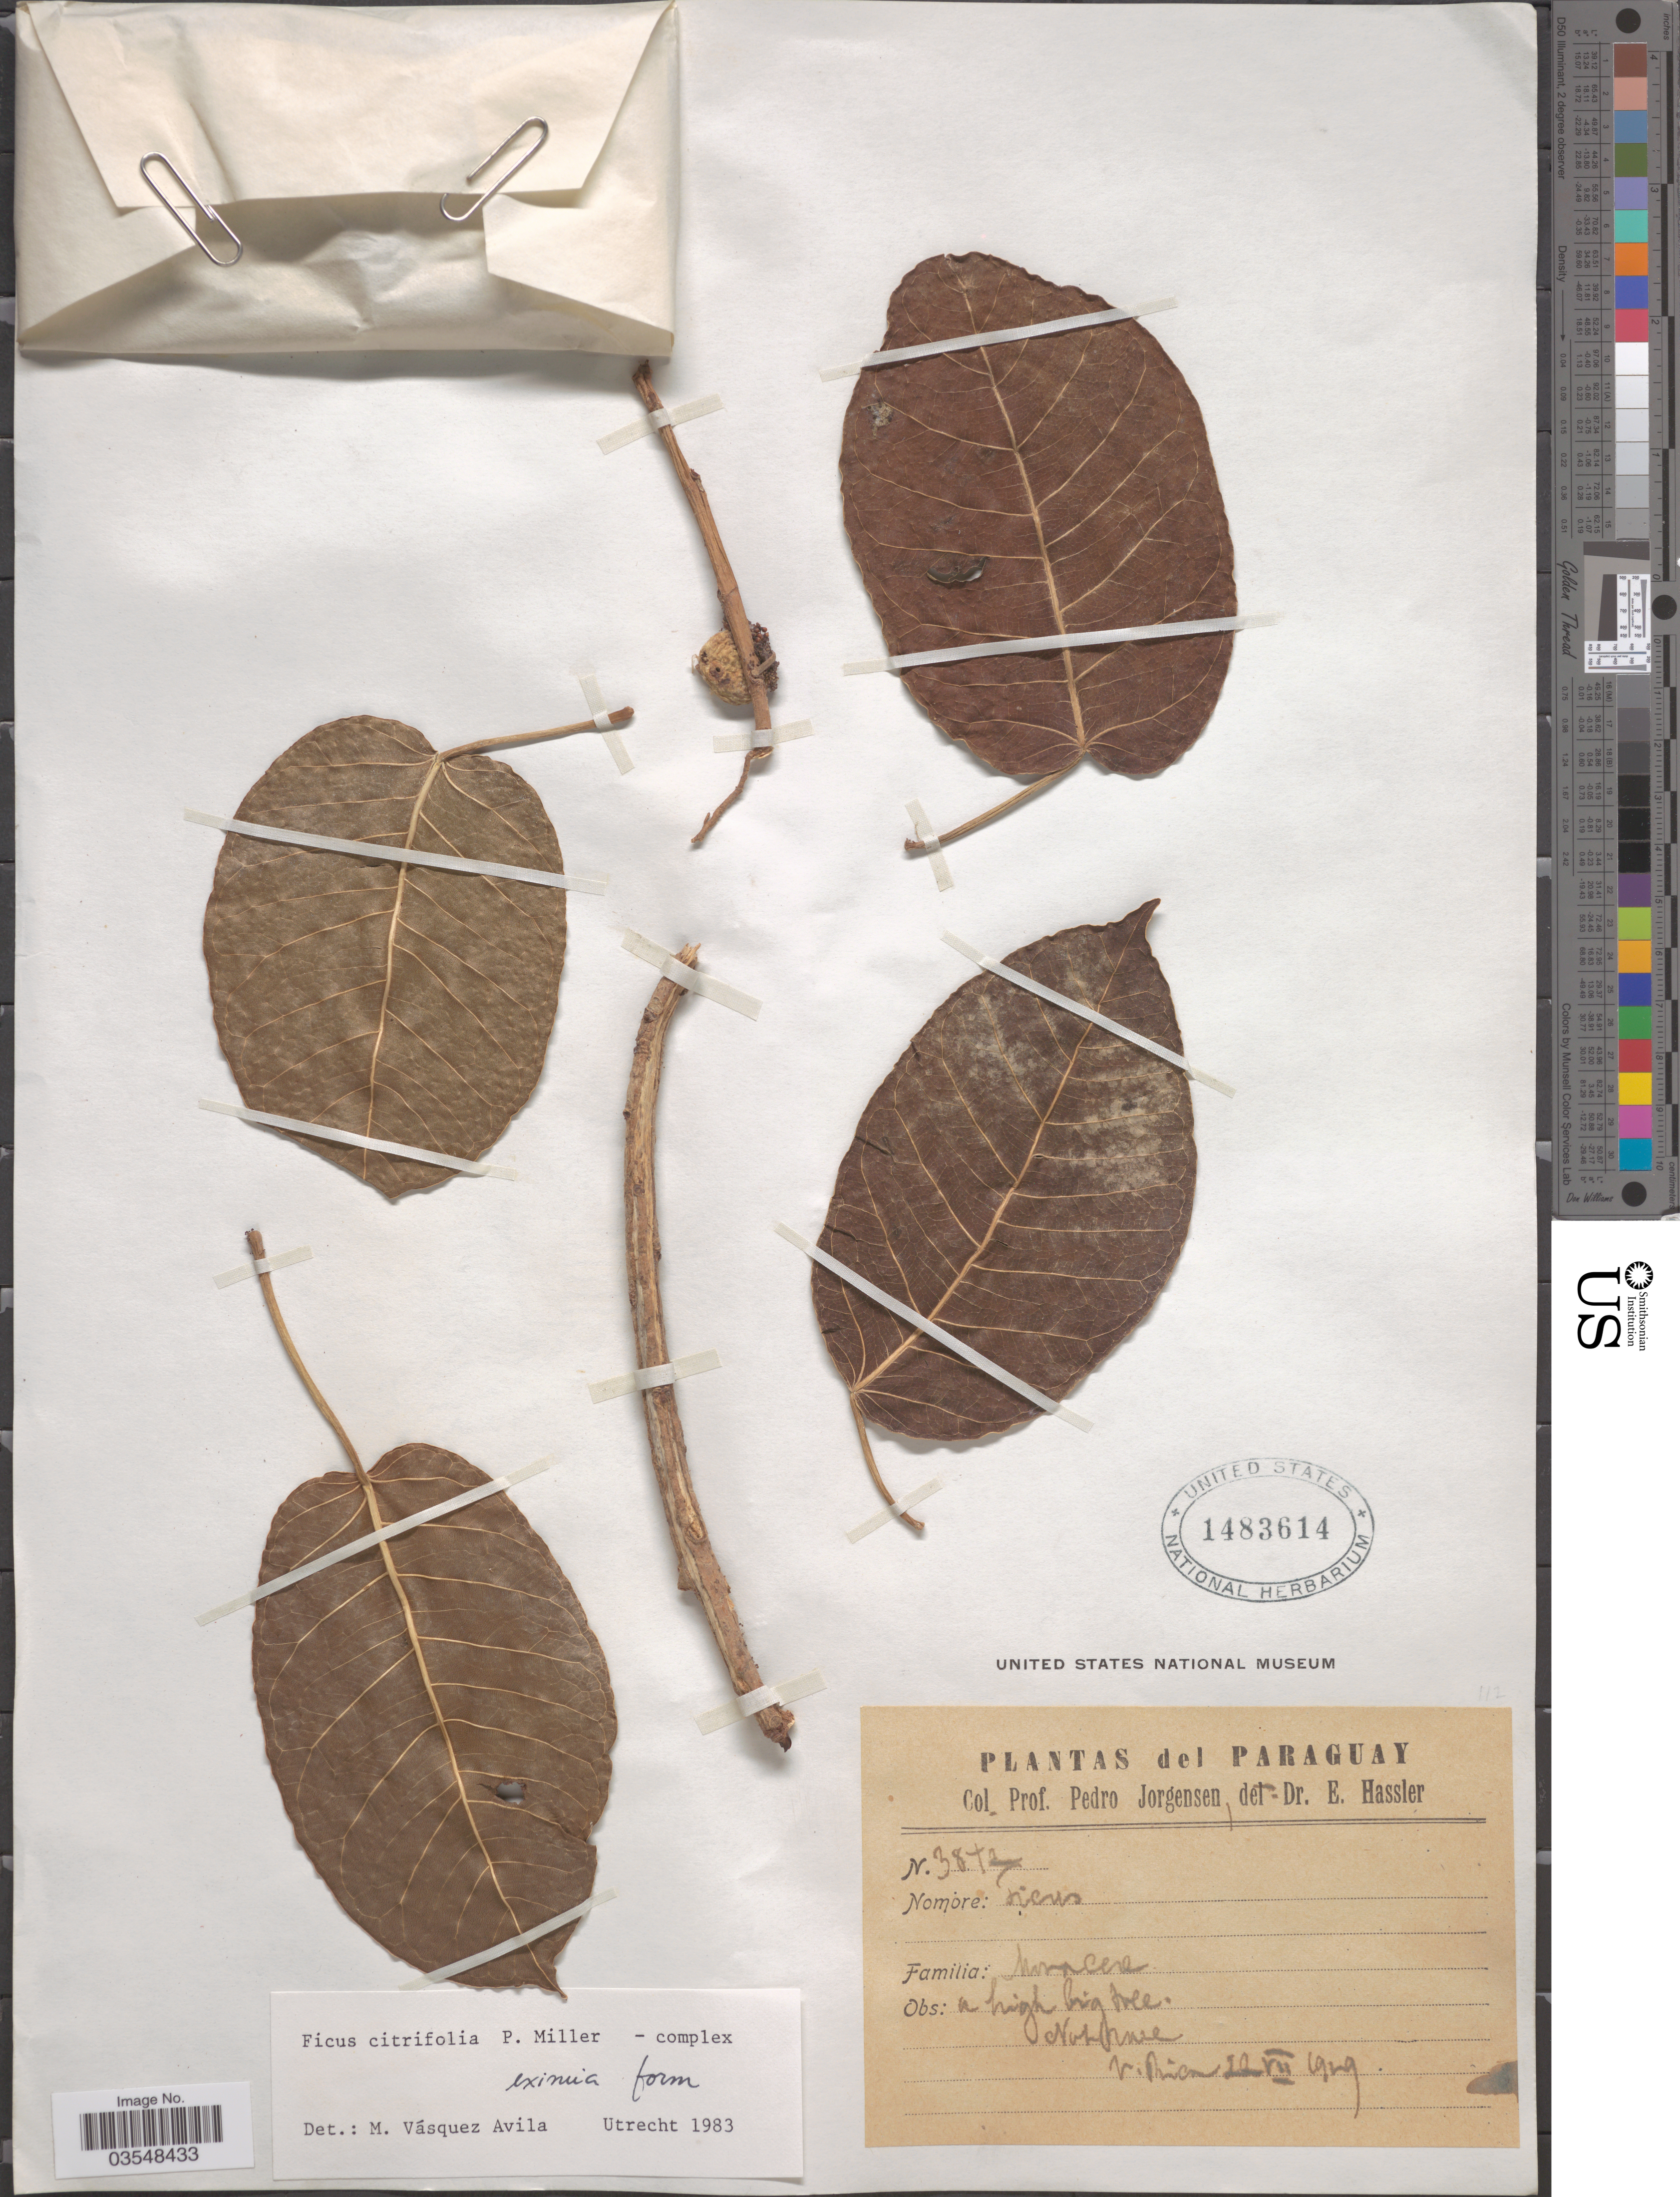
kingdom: Plantae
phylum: Tracheophyta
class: Magnoliopsida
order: Rosales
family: Moraceae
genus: Ficus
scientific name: Ficus eximia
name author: Schott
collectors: P. Jörgensen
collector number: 3872*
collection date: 1929-07-22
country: Paraguay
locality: V. Rica.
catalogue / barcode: US 1483614